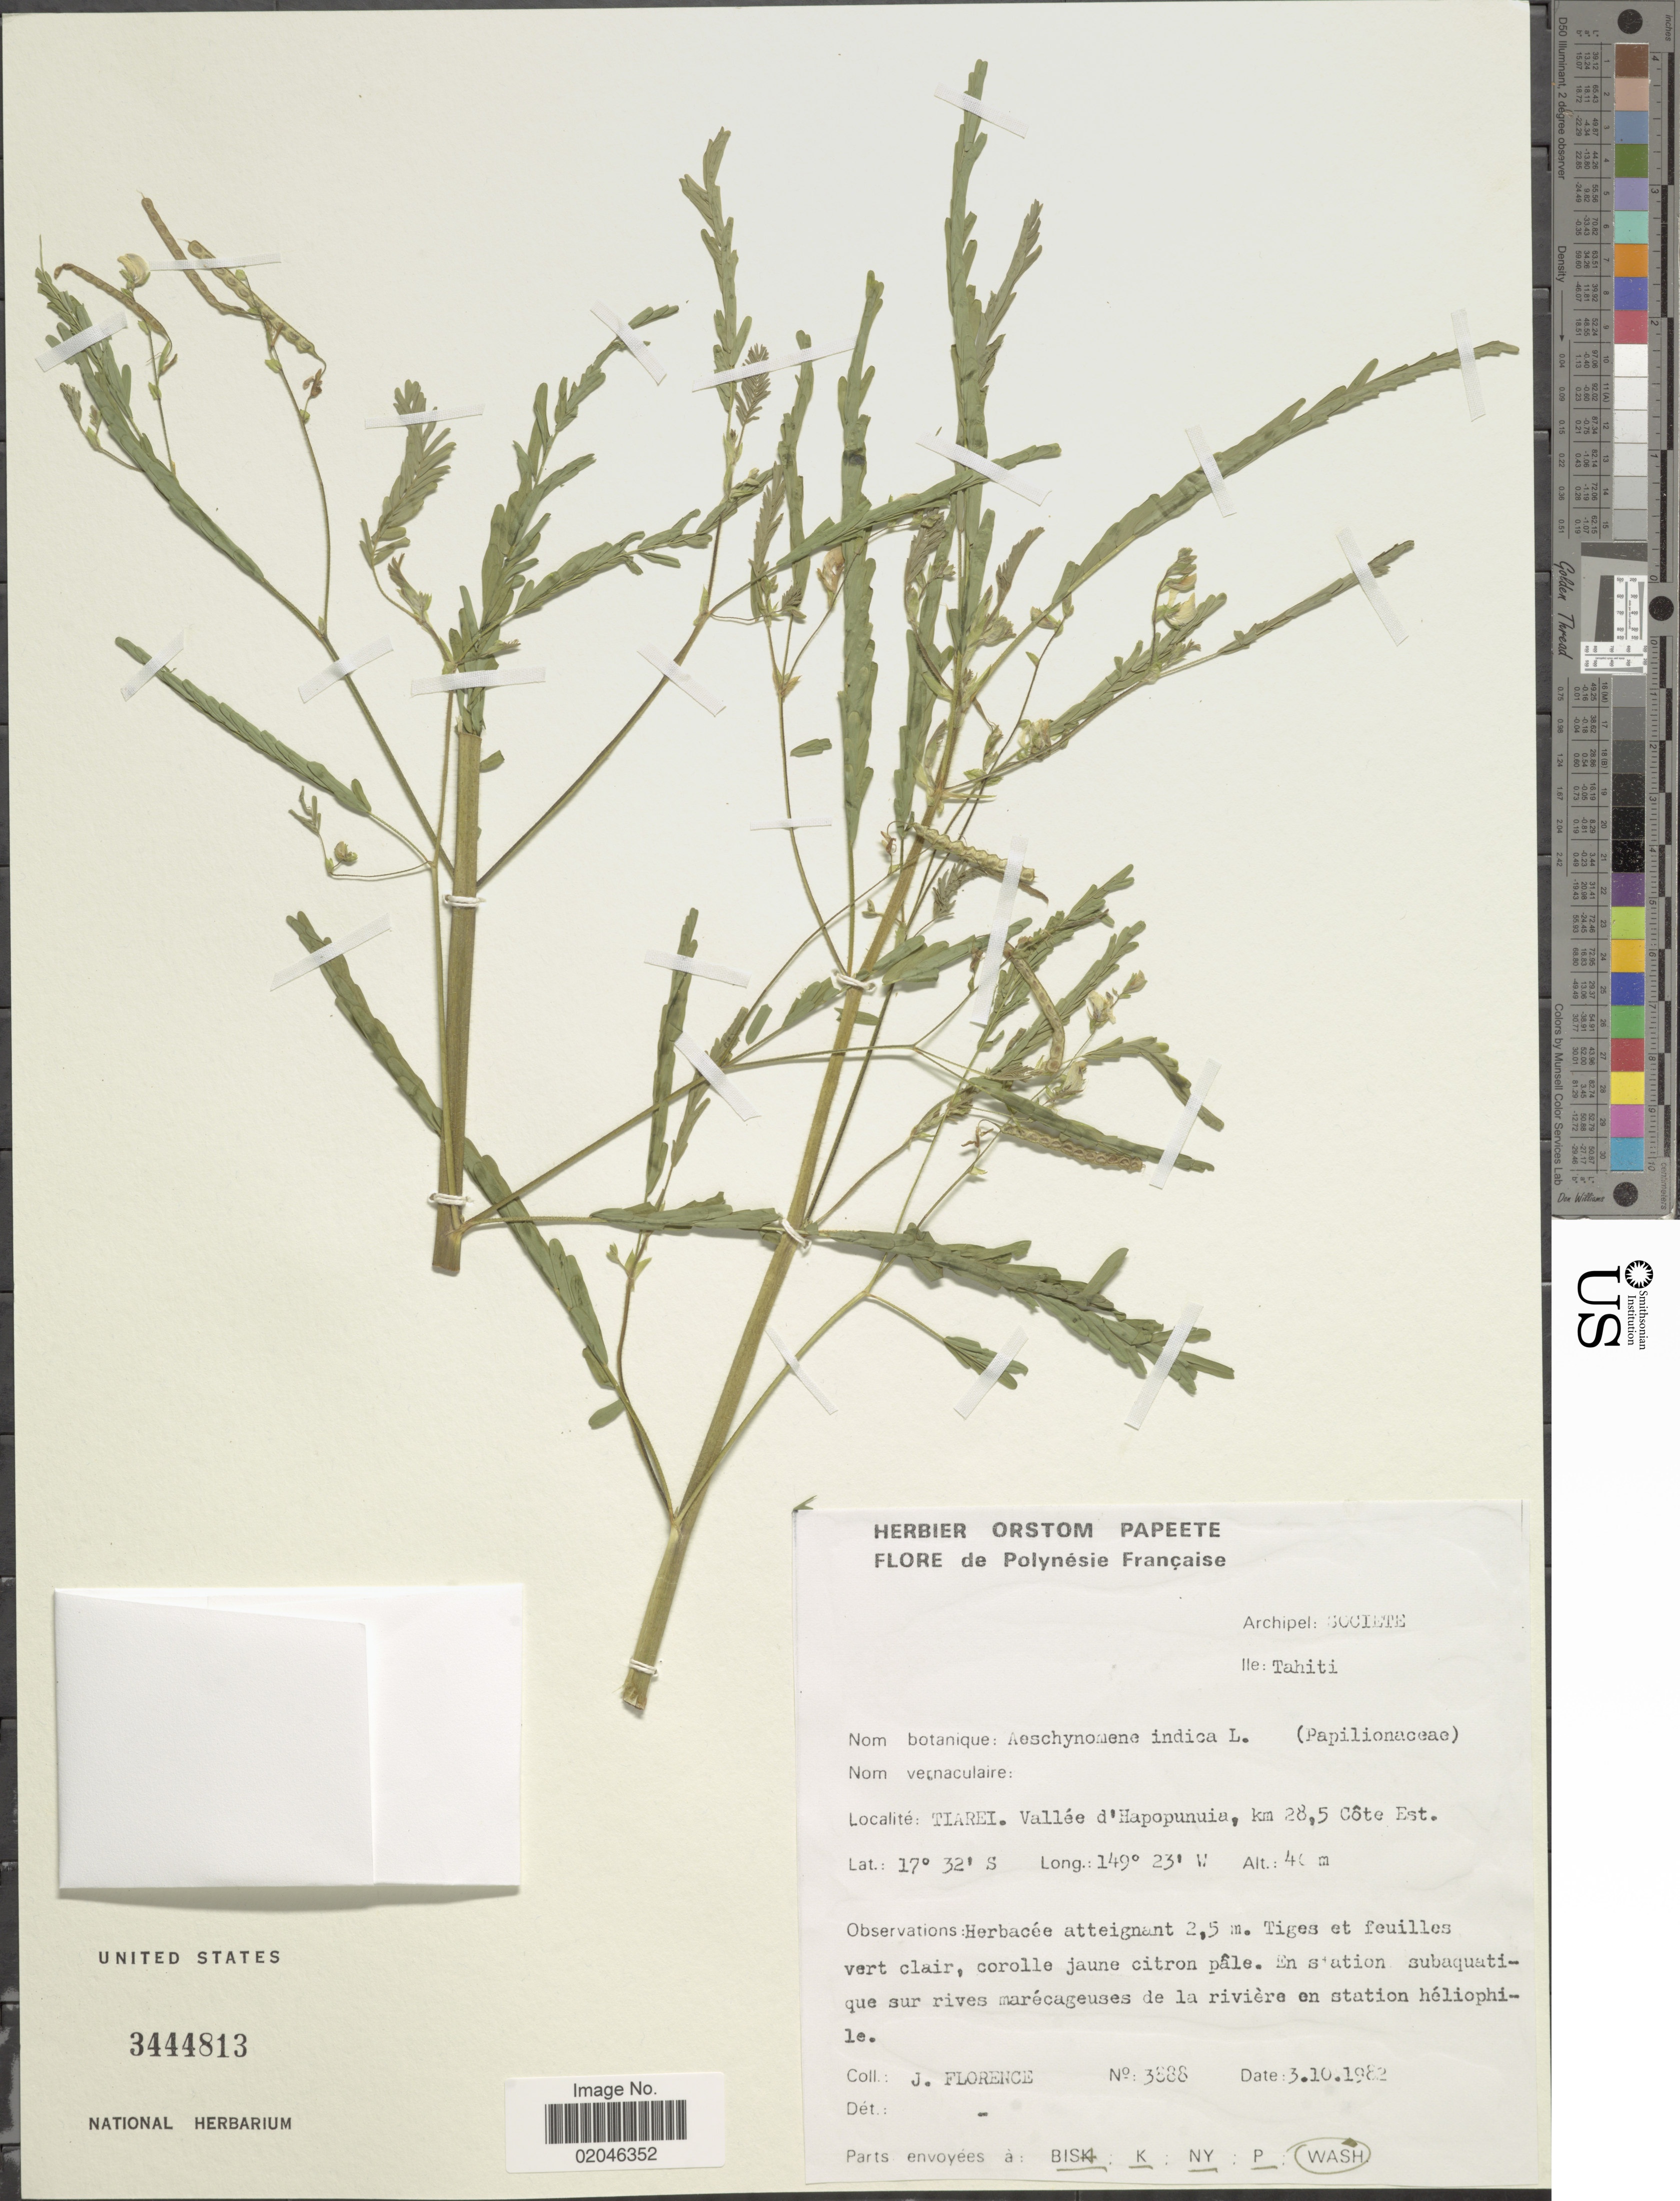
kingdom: Plantae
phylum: Tracheophyta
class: Magnoliopsida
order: Fabales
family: Fabaceae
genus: Aeschynomene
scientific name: Aeschynomene indica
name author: L.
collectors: J. Florence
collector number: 3888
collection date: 1982-10-03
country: French Polynesia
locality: Archipel: Societe. Ile: Tahiti. Tiarei. Vallée d'Hapopunuia, km 28,5 Càte Est.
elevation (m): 40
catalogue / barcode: US 3444813